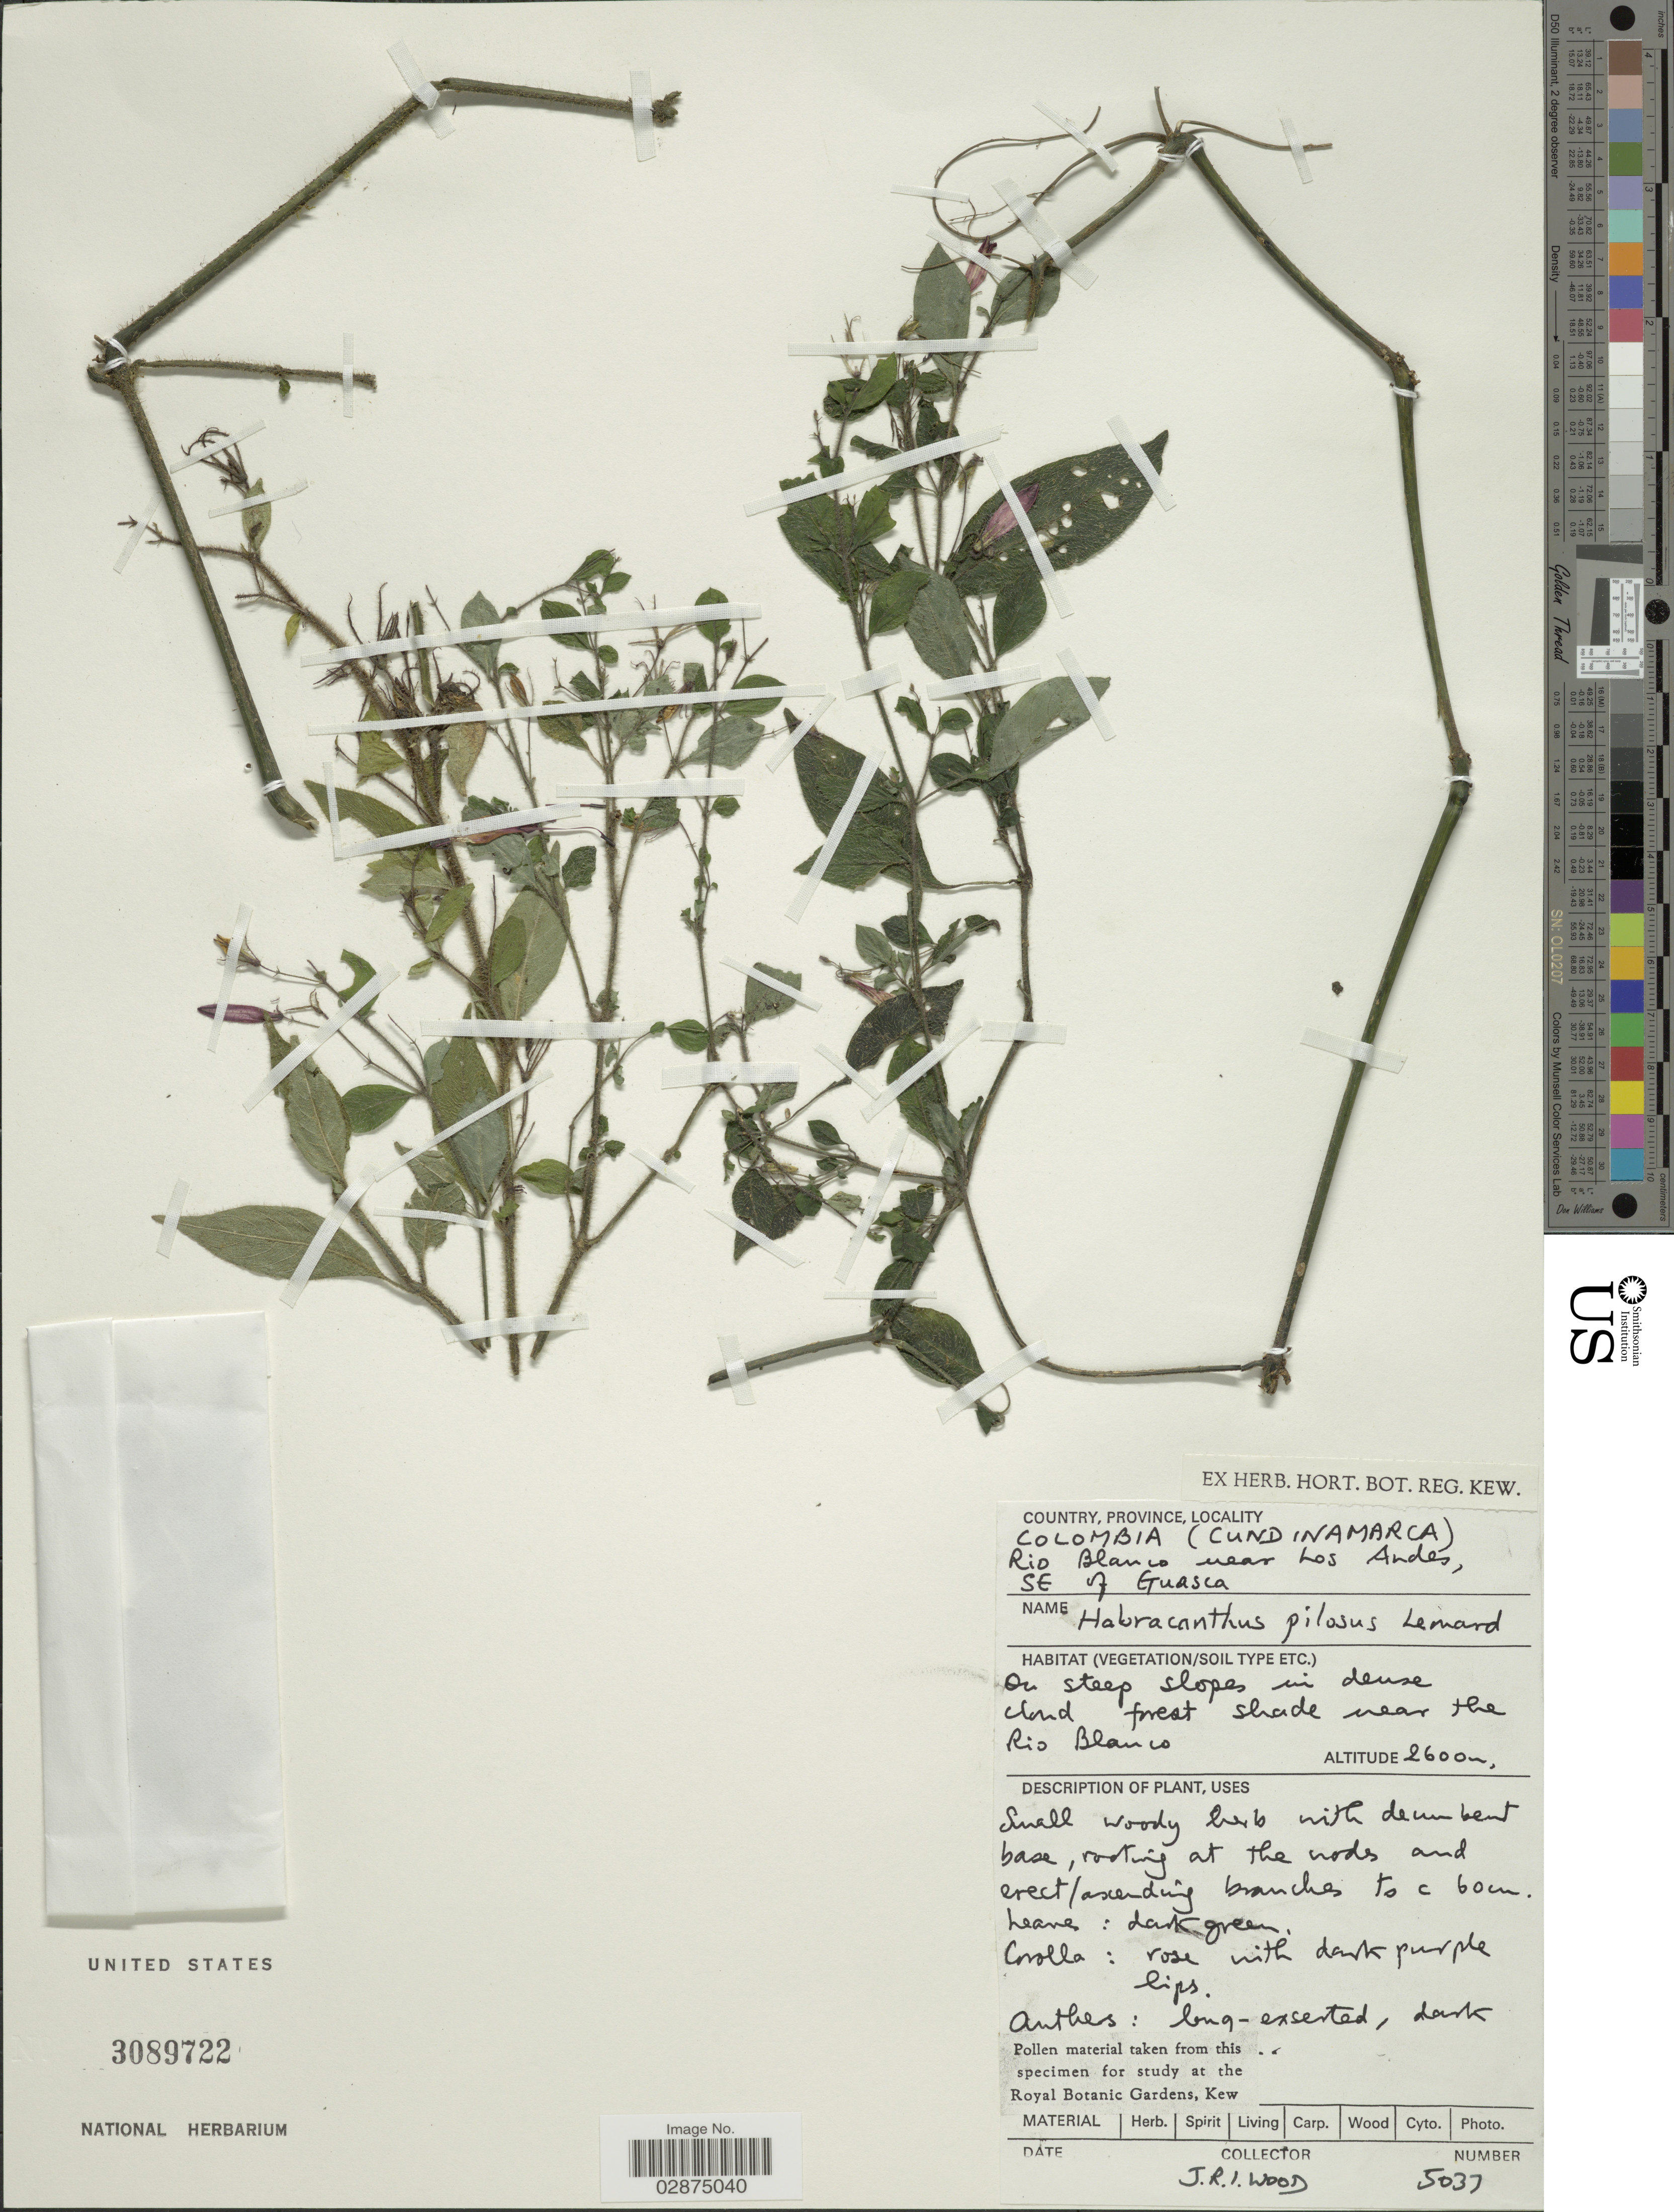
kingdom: Plantae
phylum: Tracheophyta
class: Magnoliopsida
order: Lamiales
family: Acanthaceae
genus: Habracanthus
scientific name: Habracanthus pilosus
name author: Leonard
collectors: J. R. I. Wood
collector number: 5037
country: Colombia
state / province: Cundinamarca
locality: Rio Blanco near Los Andes, SE of Guasca.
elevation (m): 2600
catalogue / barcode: US 3089722